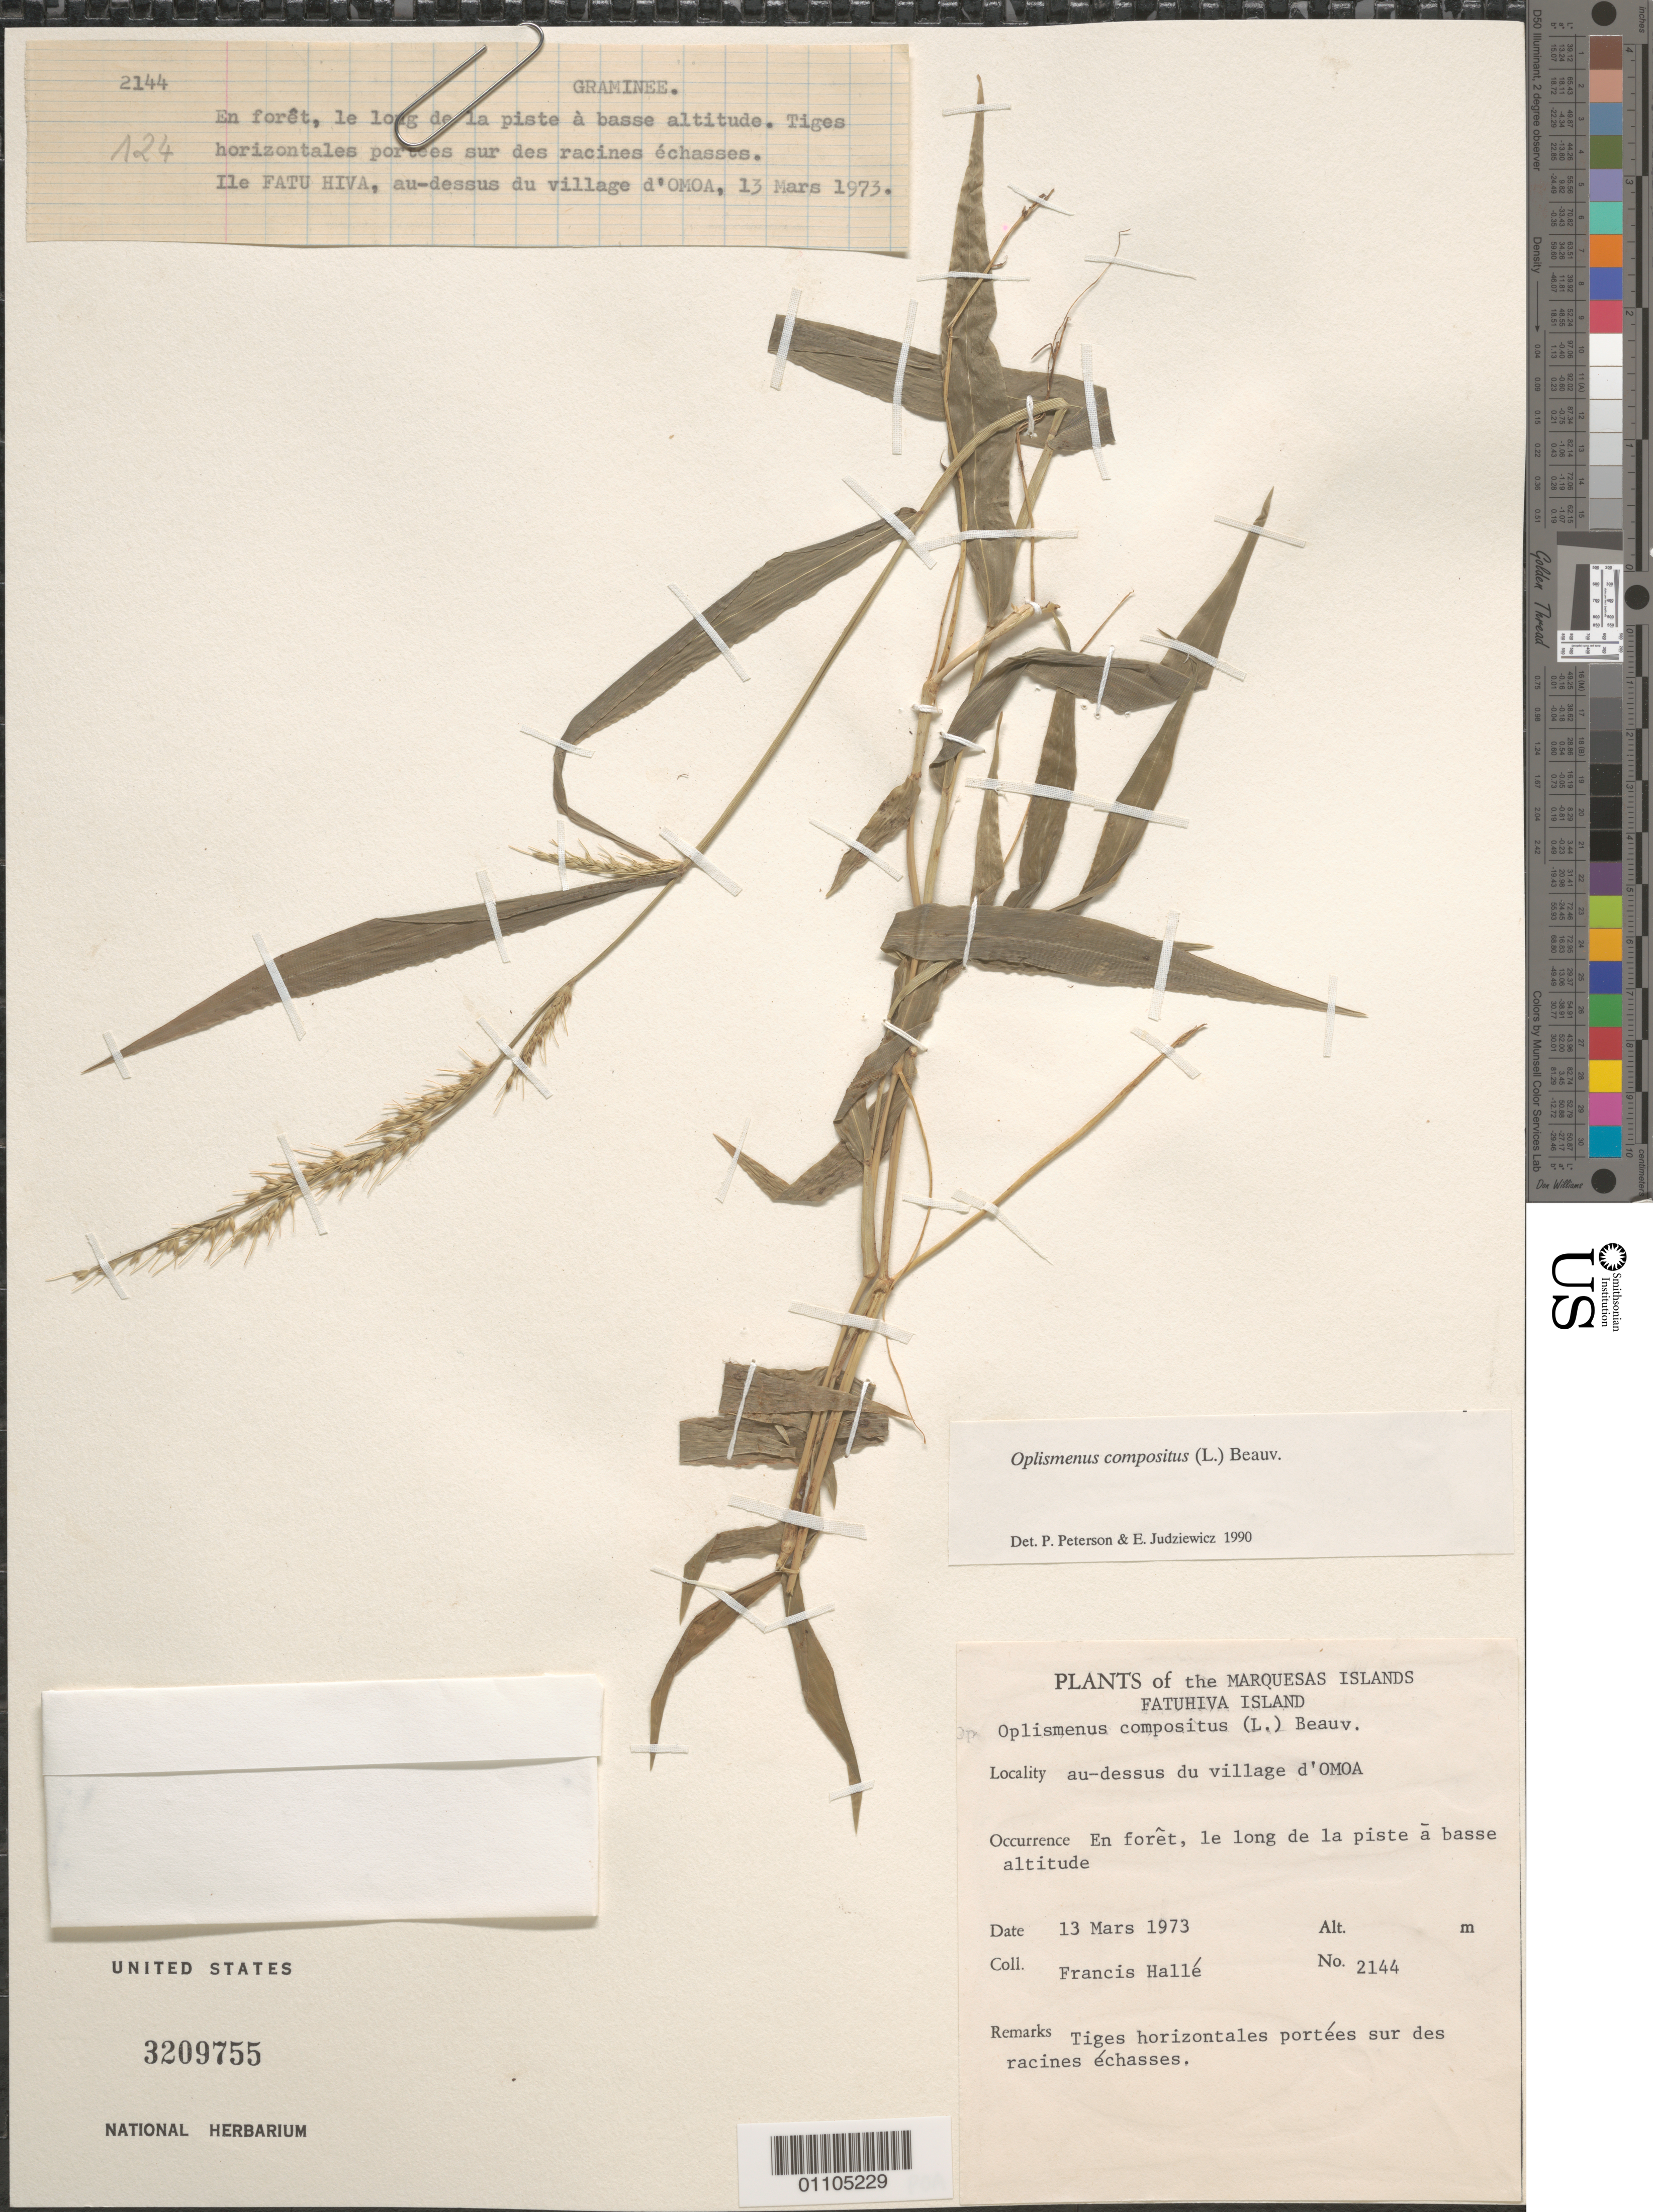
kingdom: Plantae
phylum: Tracheophyta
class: Liliopsida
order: Poales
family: Poaceae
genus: Oplismenus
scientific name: Oplismenus compositus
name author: (L.) P. Beauv.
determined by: Peterson, P. M.; Judziewicz, E. J.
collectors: F. Hallé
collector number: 2144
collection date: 1973-03-13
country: French Polynesia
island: Fatu Hiva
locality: au-dessus du village d'Omoa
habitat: en foret, le long de la piste a basse altitude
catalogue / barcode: US 3209755